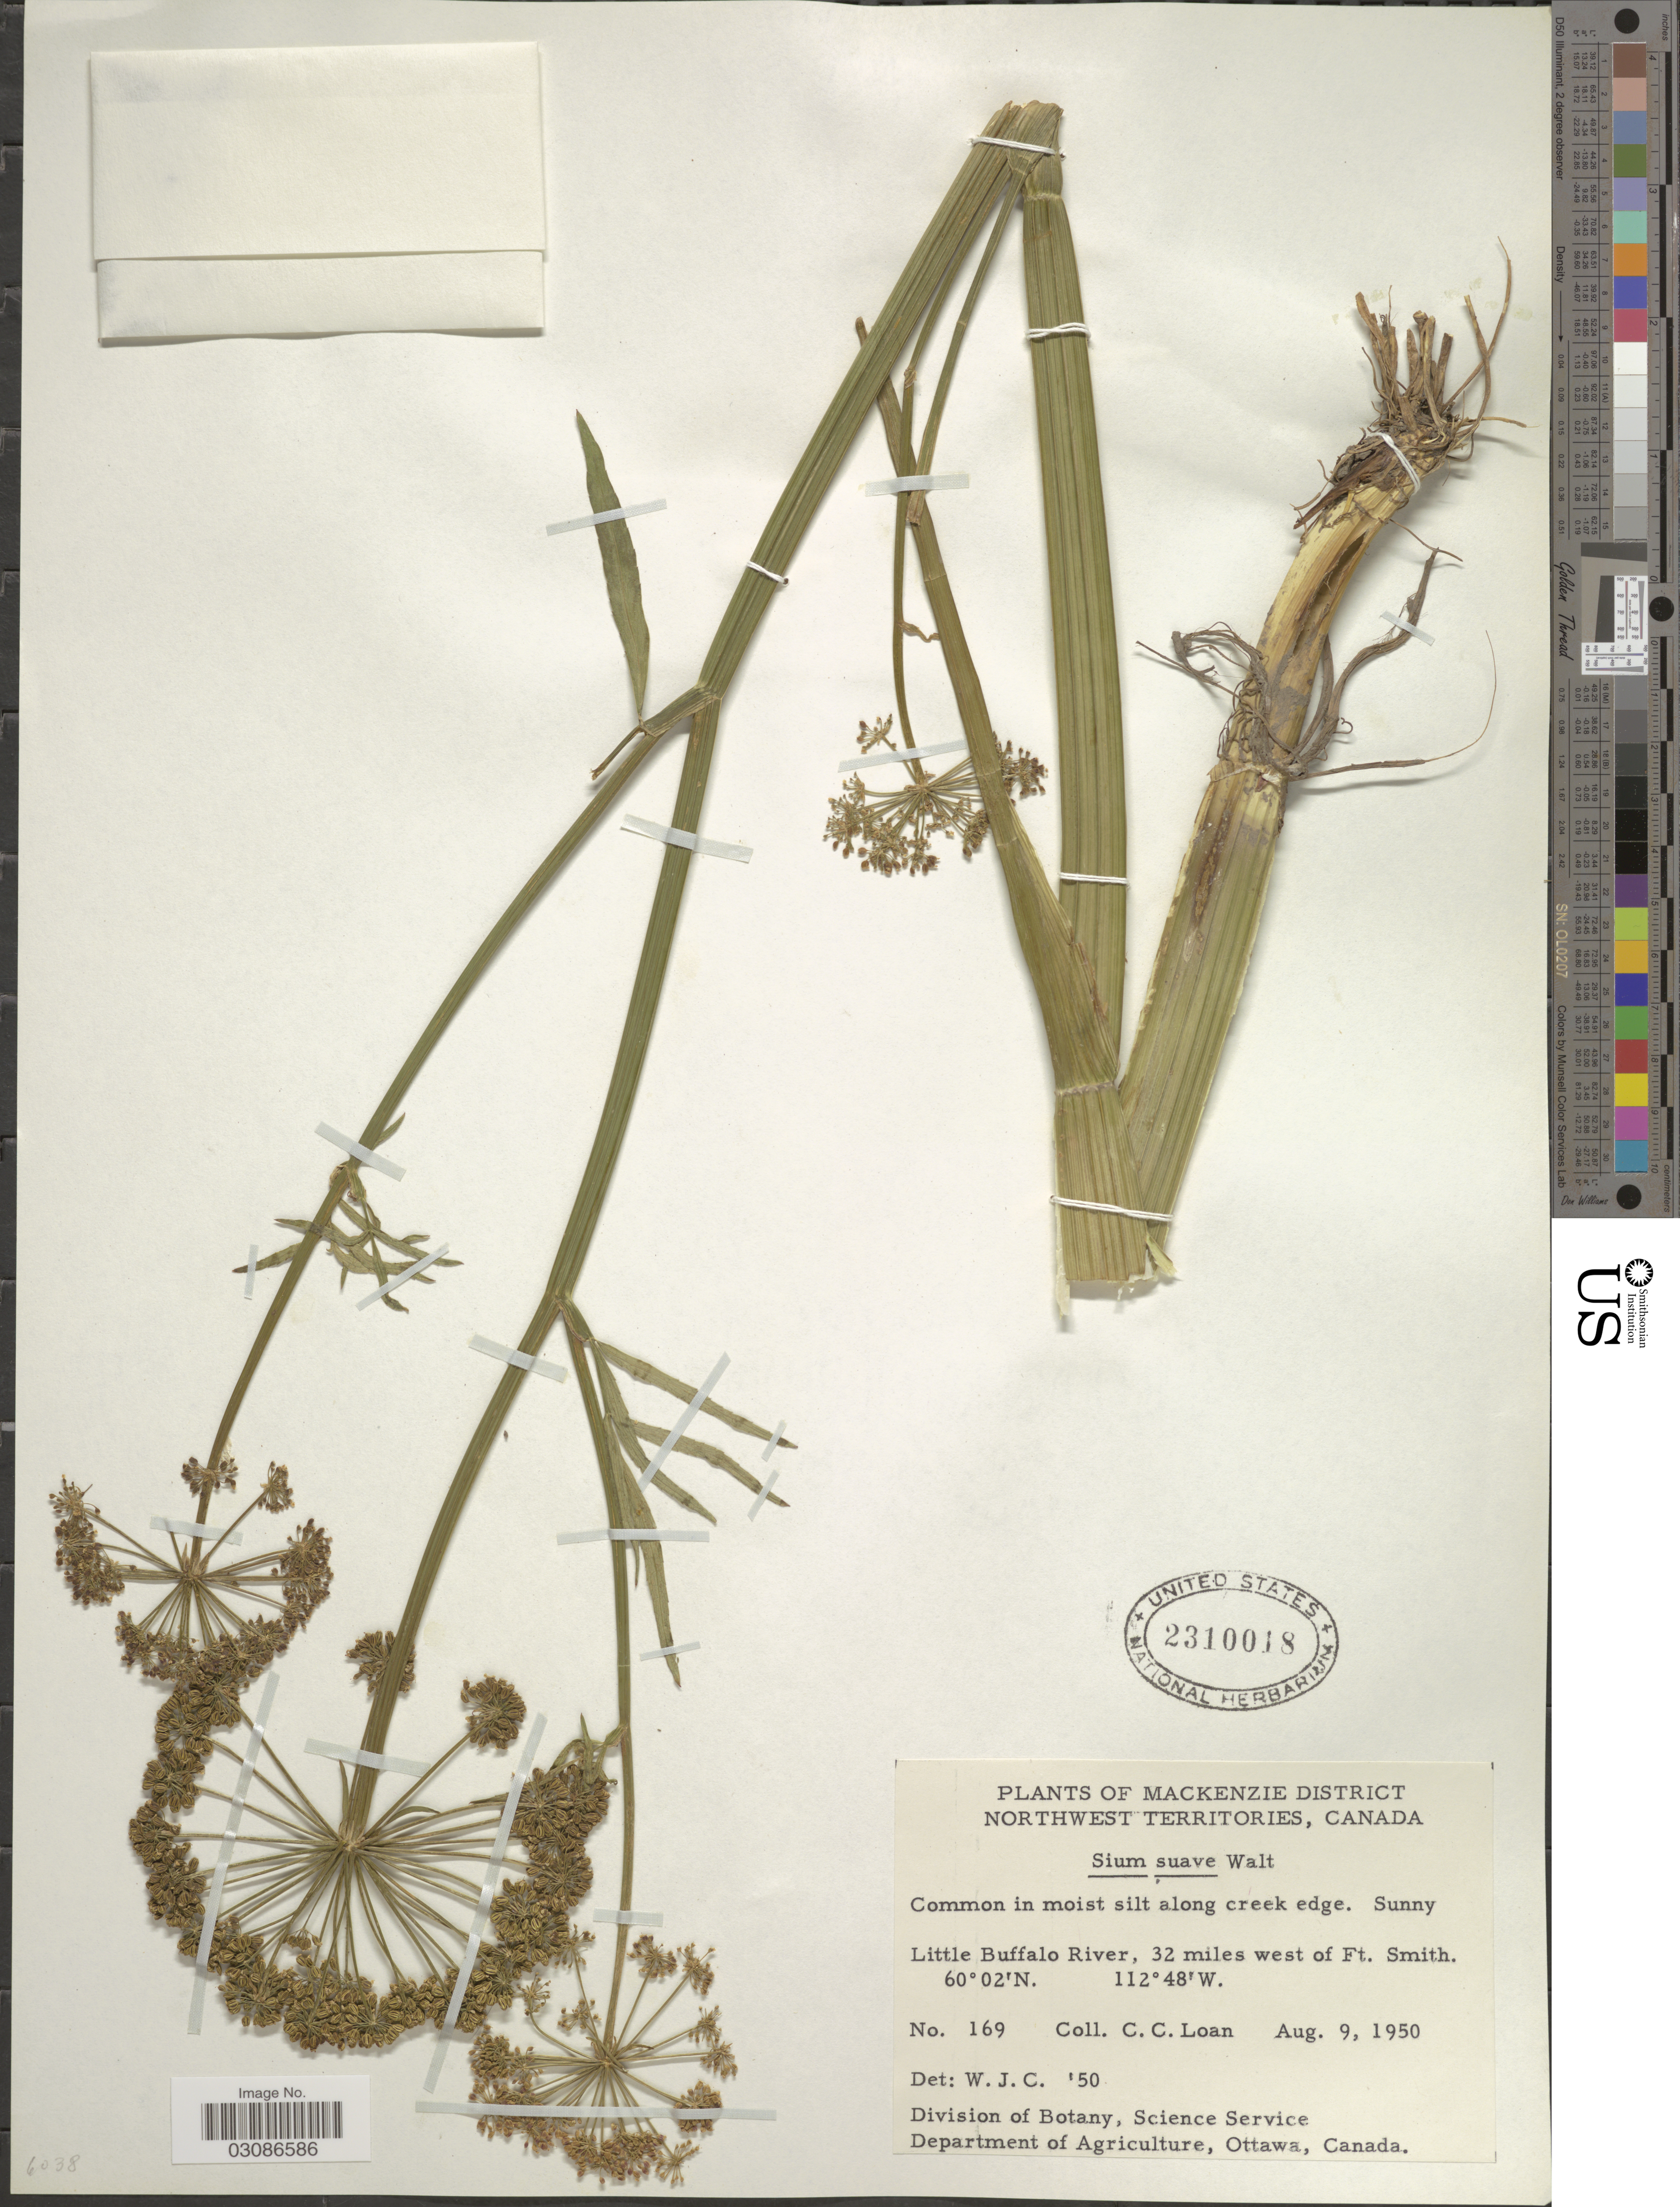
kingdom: Plantae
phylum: Tracheophyta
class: Magnoliopsida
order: Apiales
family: Apiaceae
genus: Sium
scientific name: Sium suave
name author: Walter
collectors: C. León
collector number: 169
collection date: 1950-08-09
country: Canada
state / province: Northwest Territories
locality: Mackenzie District, Northwest Territories, Canada, Little Buffalo River, 32 miles west of Ft. Smith.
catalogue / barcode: US 2310018